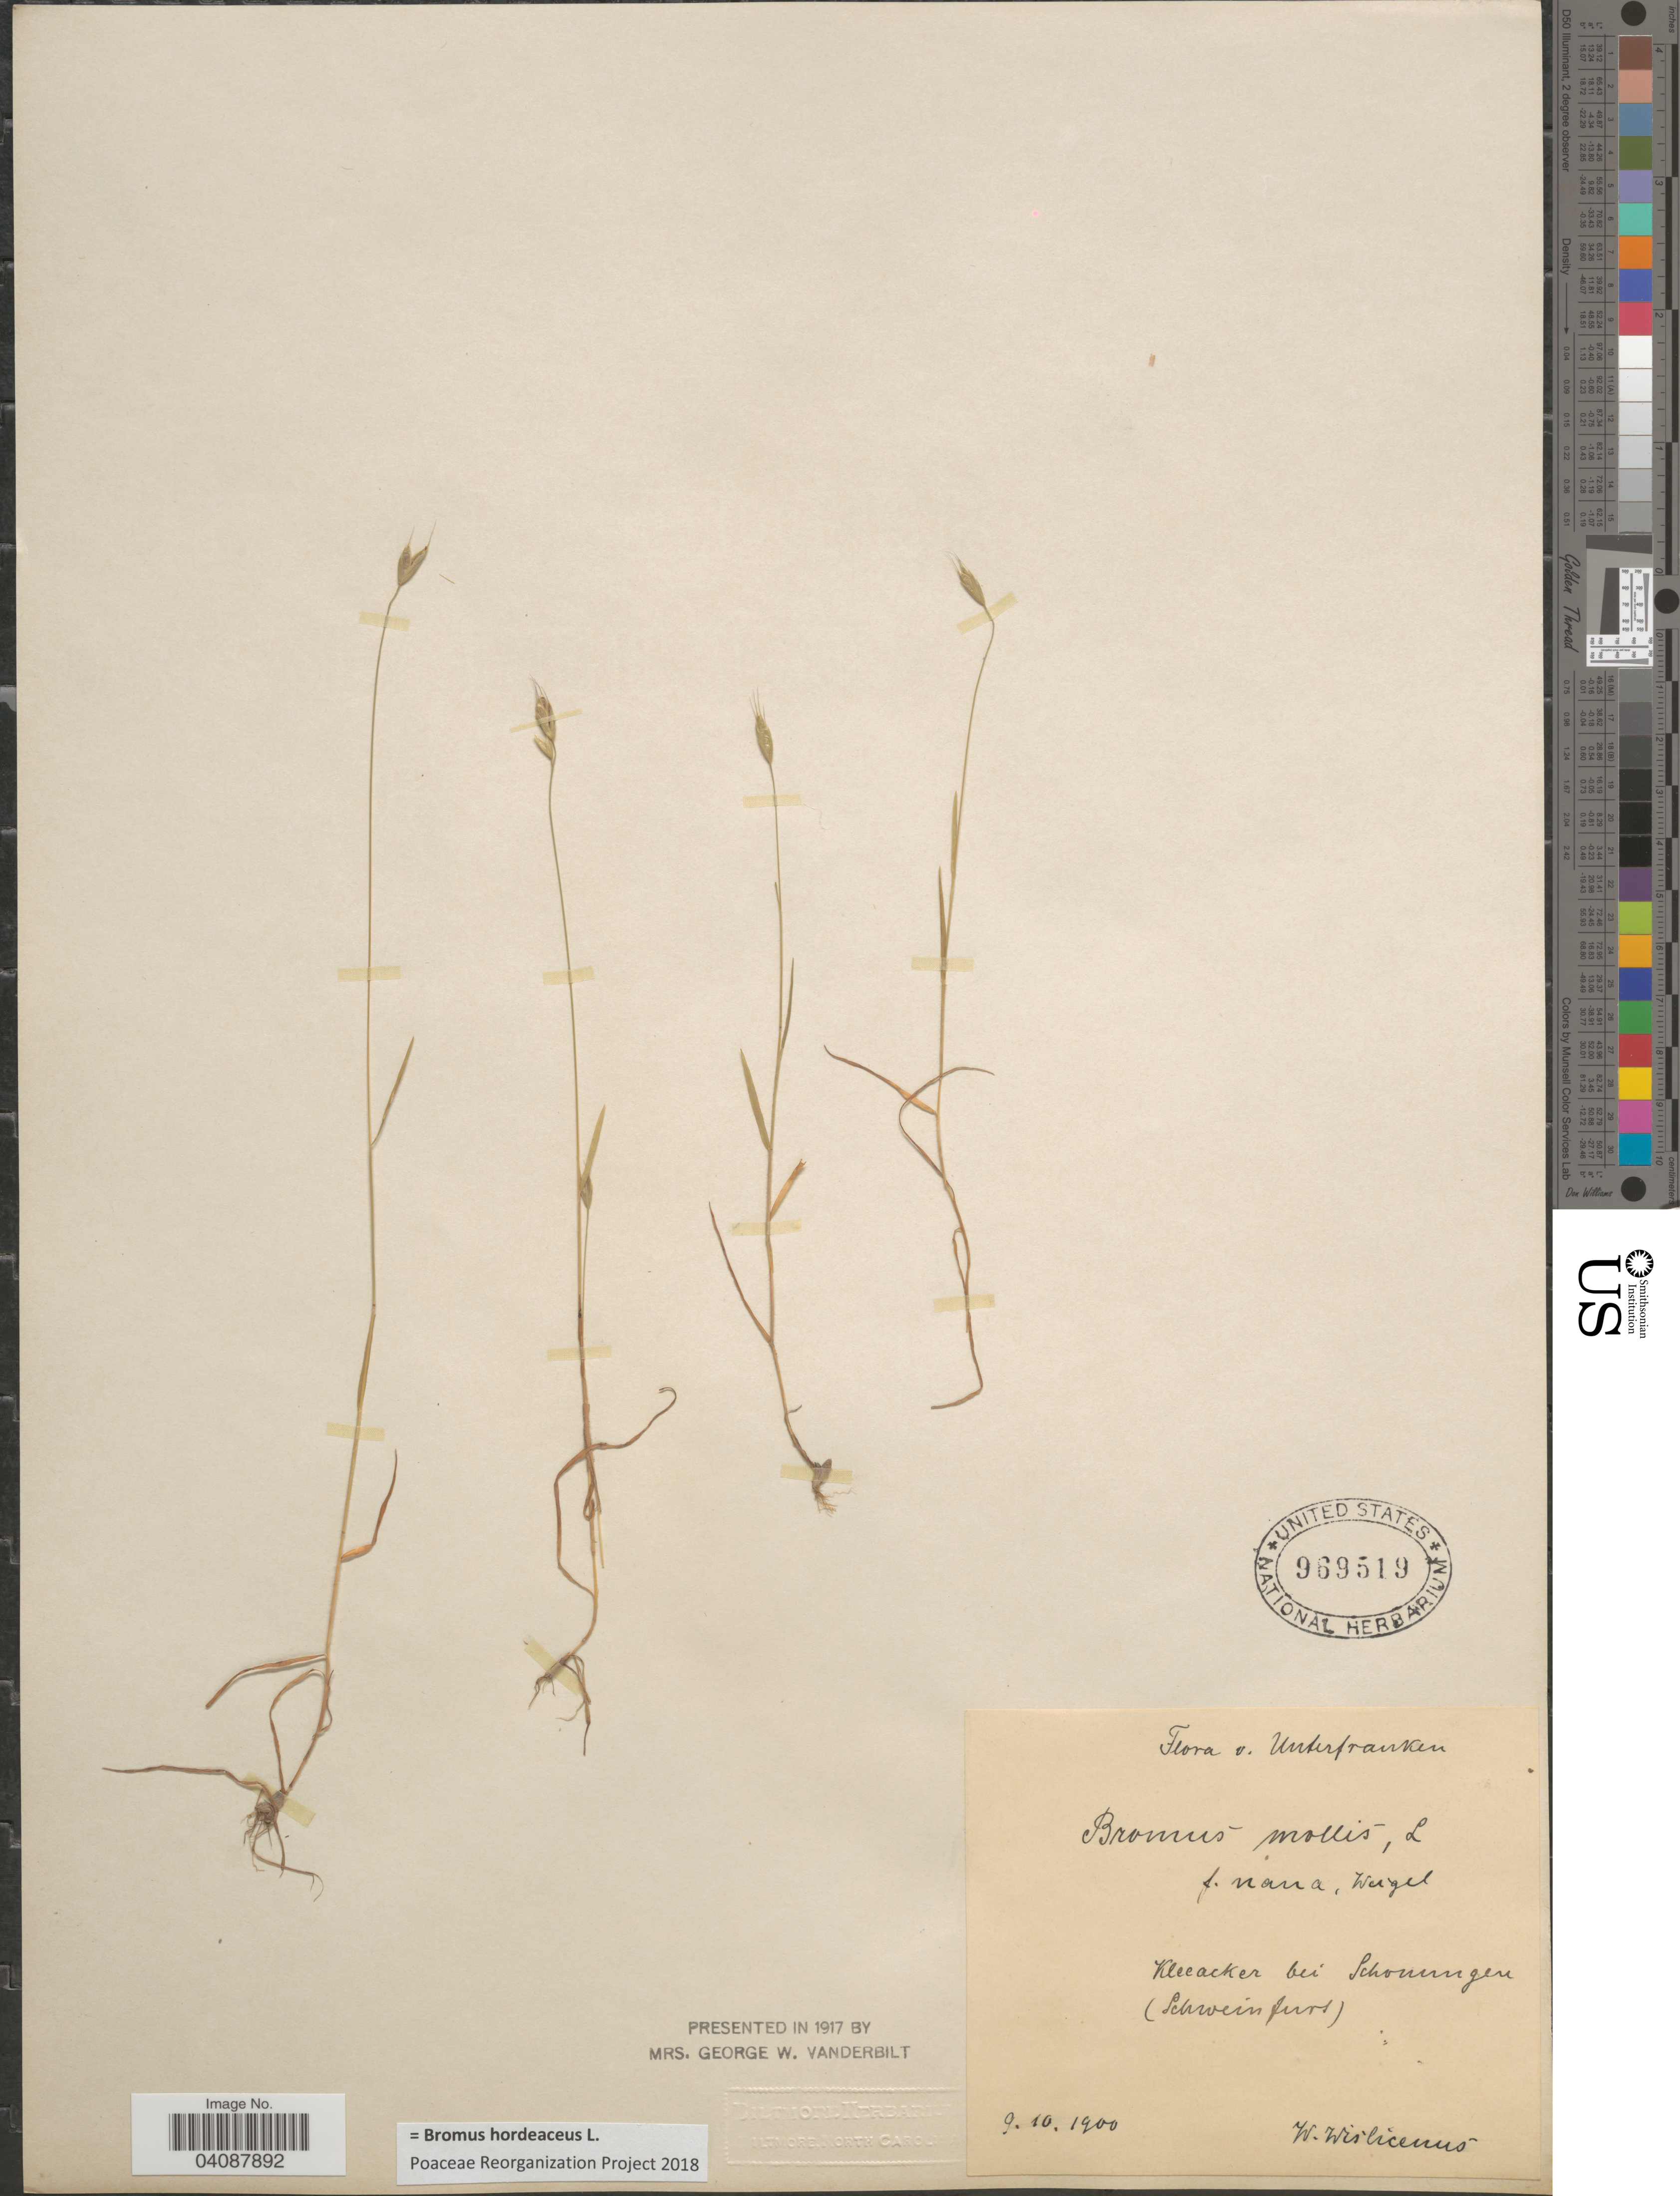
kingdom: Plantae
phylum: Tracheophyta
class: Liliopsida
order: Poales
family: Poaceae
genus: Bromus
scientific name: Bromus hordeaceus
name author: L.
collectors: W. Wislicenus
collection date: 1900-10-09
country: Germany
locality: Unterfranken. Kleeacker bei Schonungen (Schweinfurt).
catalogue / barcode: US 969519